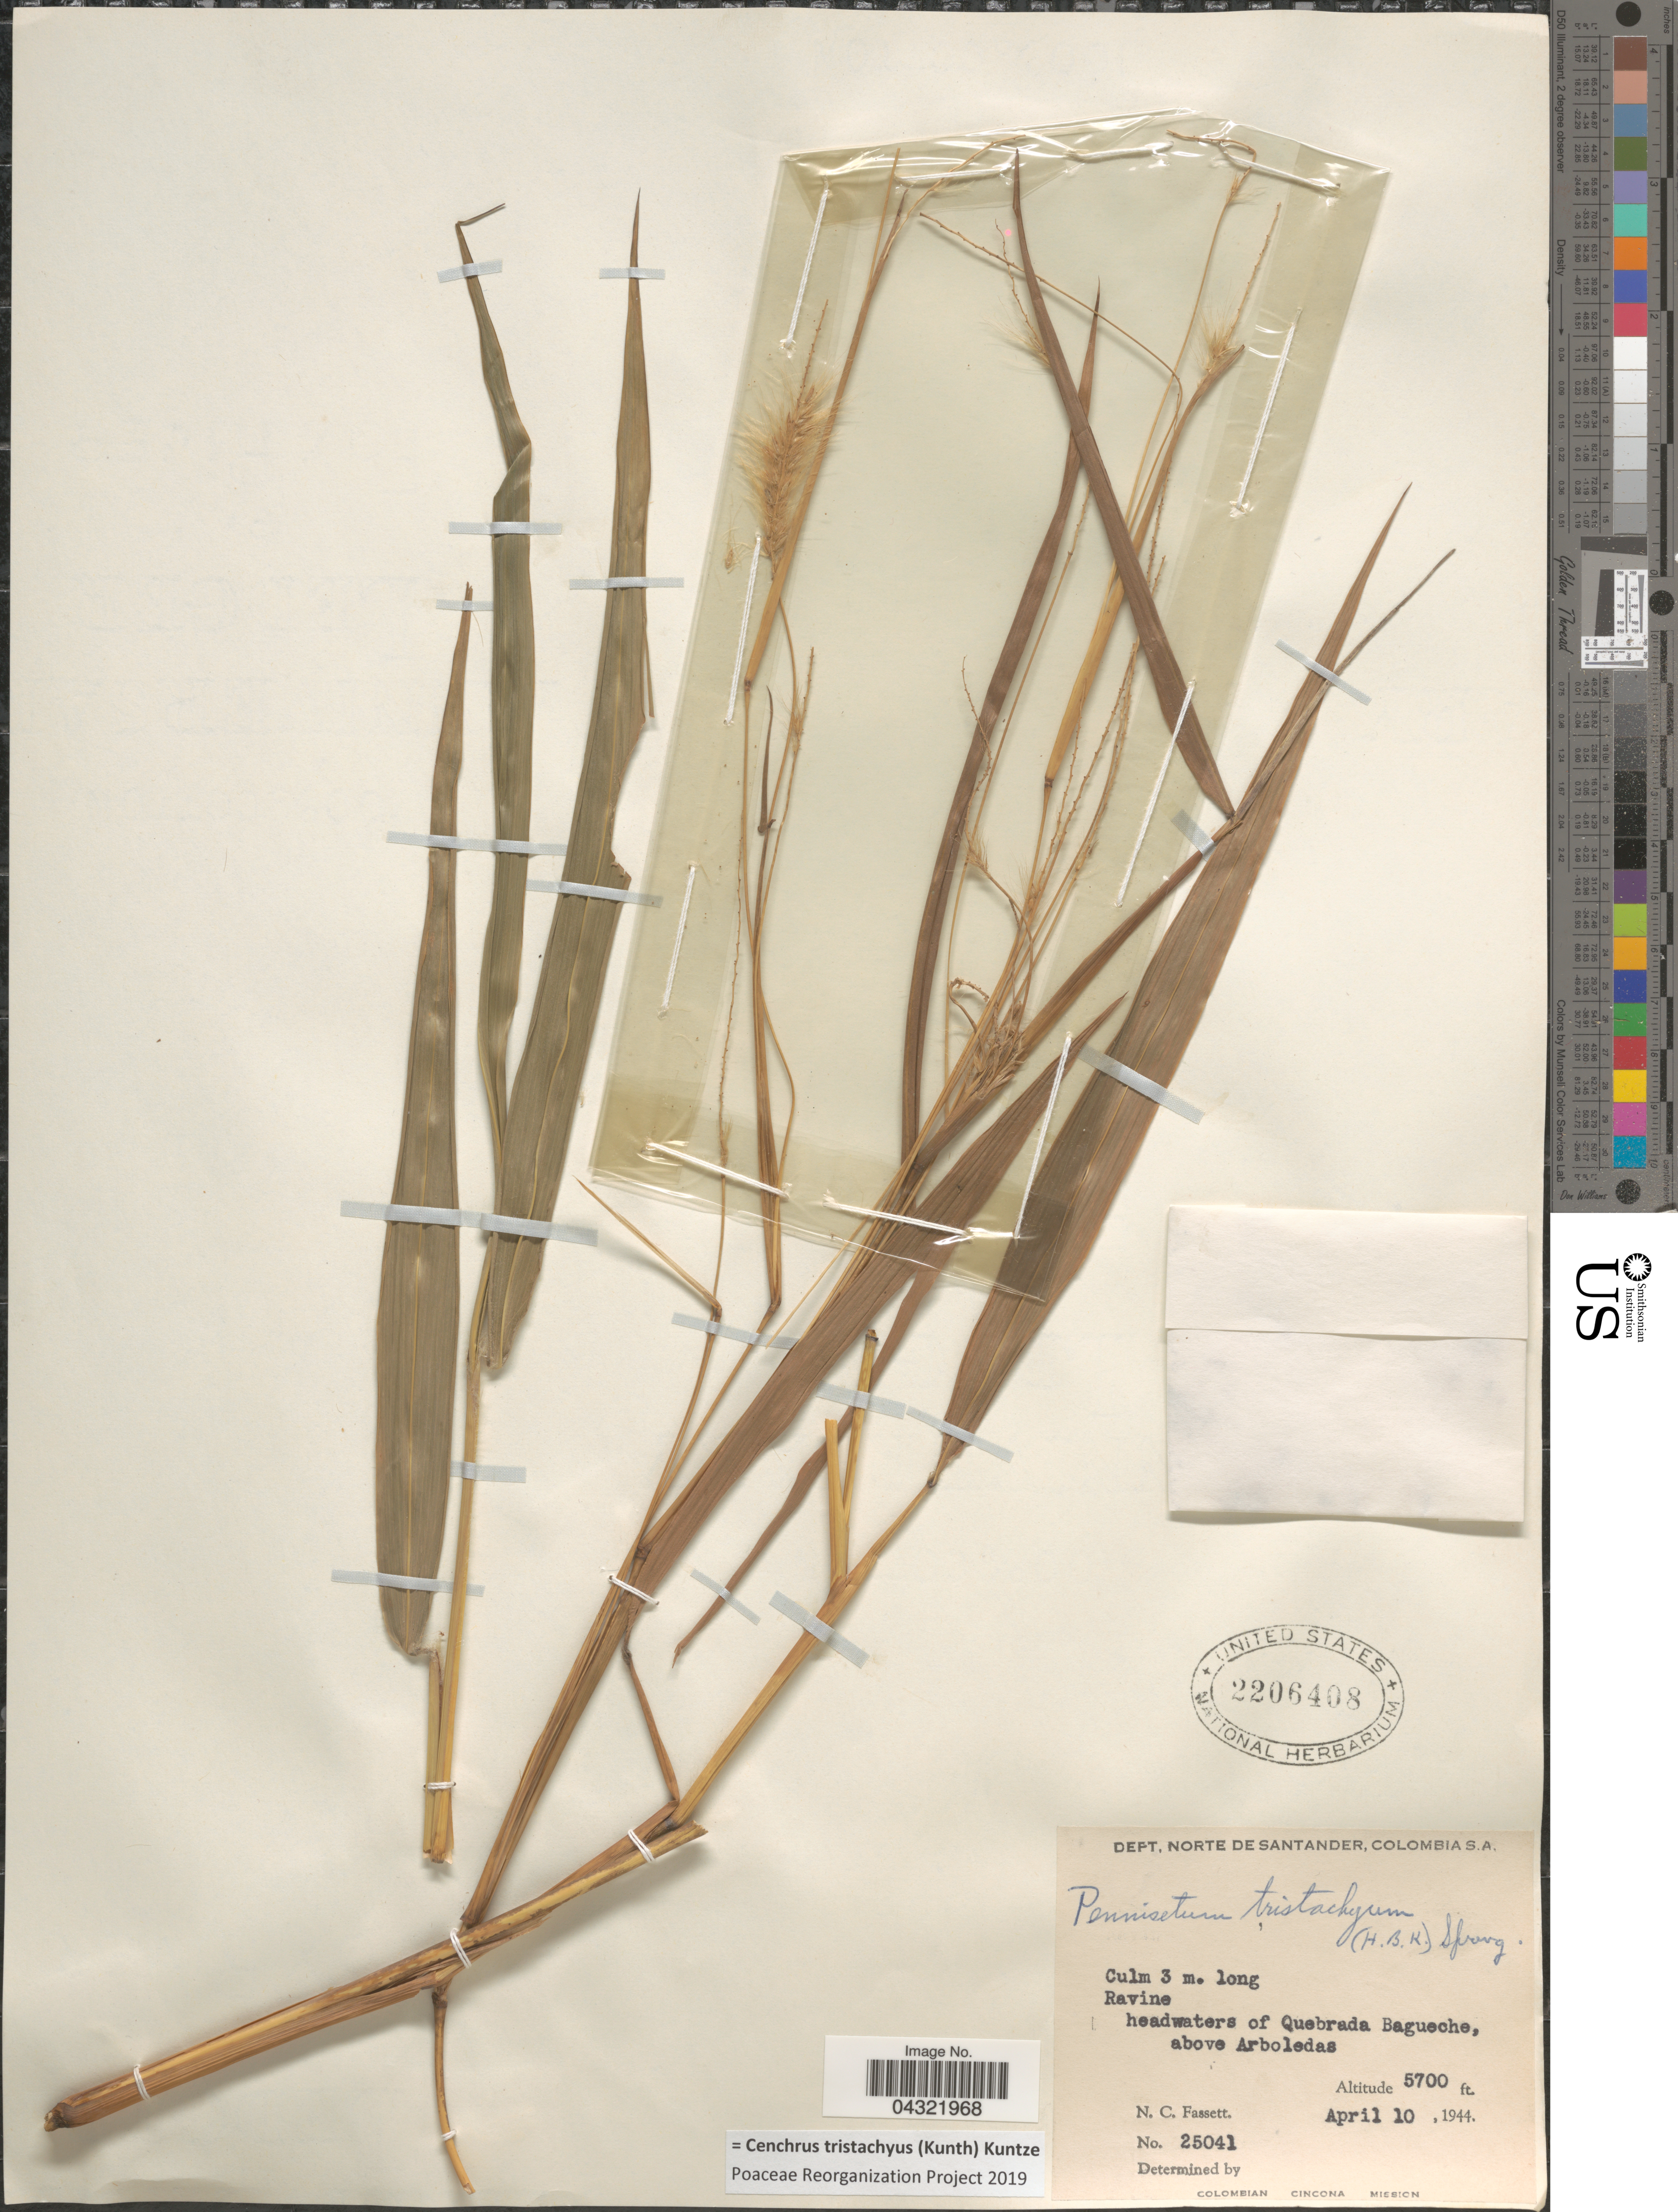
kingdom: Plantae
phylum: Tracheophyta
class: Liliopsida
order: Poales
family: Poaceae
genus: Cenchrus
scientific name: Cenchrus tristachyus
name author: (Kunth) Kuntze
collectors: N. C. Fassett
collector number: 25041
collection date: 1944-04-10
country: Colombia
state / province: Norte de Santander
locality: Dept. Norte de Santander. Ravine. Headwaters of Quebrada Bagueche, above Arboledas. Colombian Cincona Mission.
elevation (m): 1737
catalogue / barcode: US 2206408